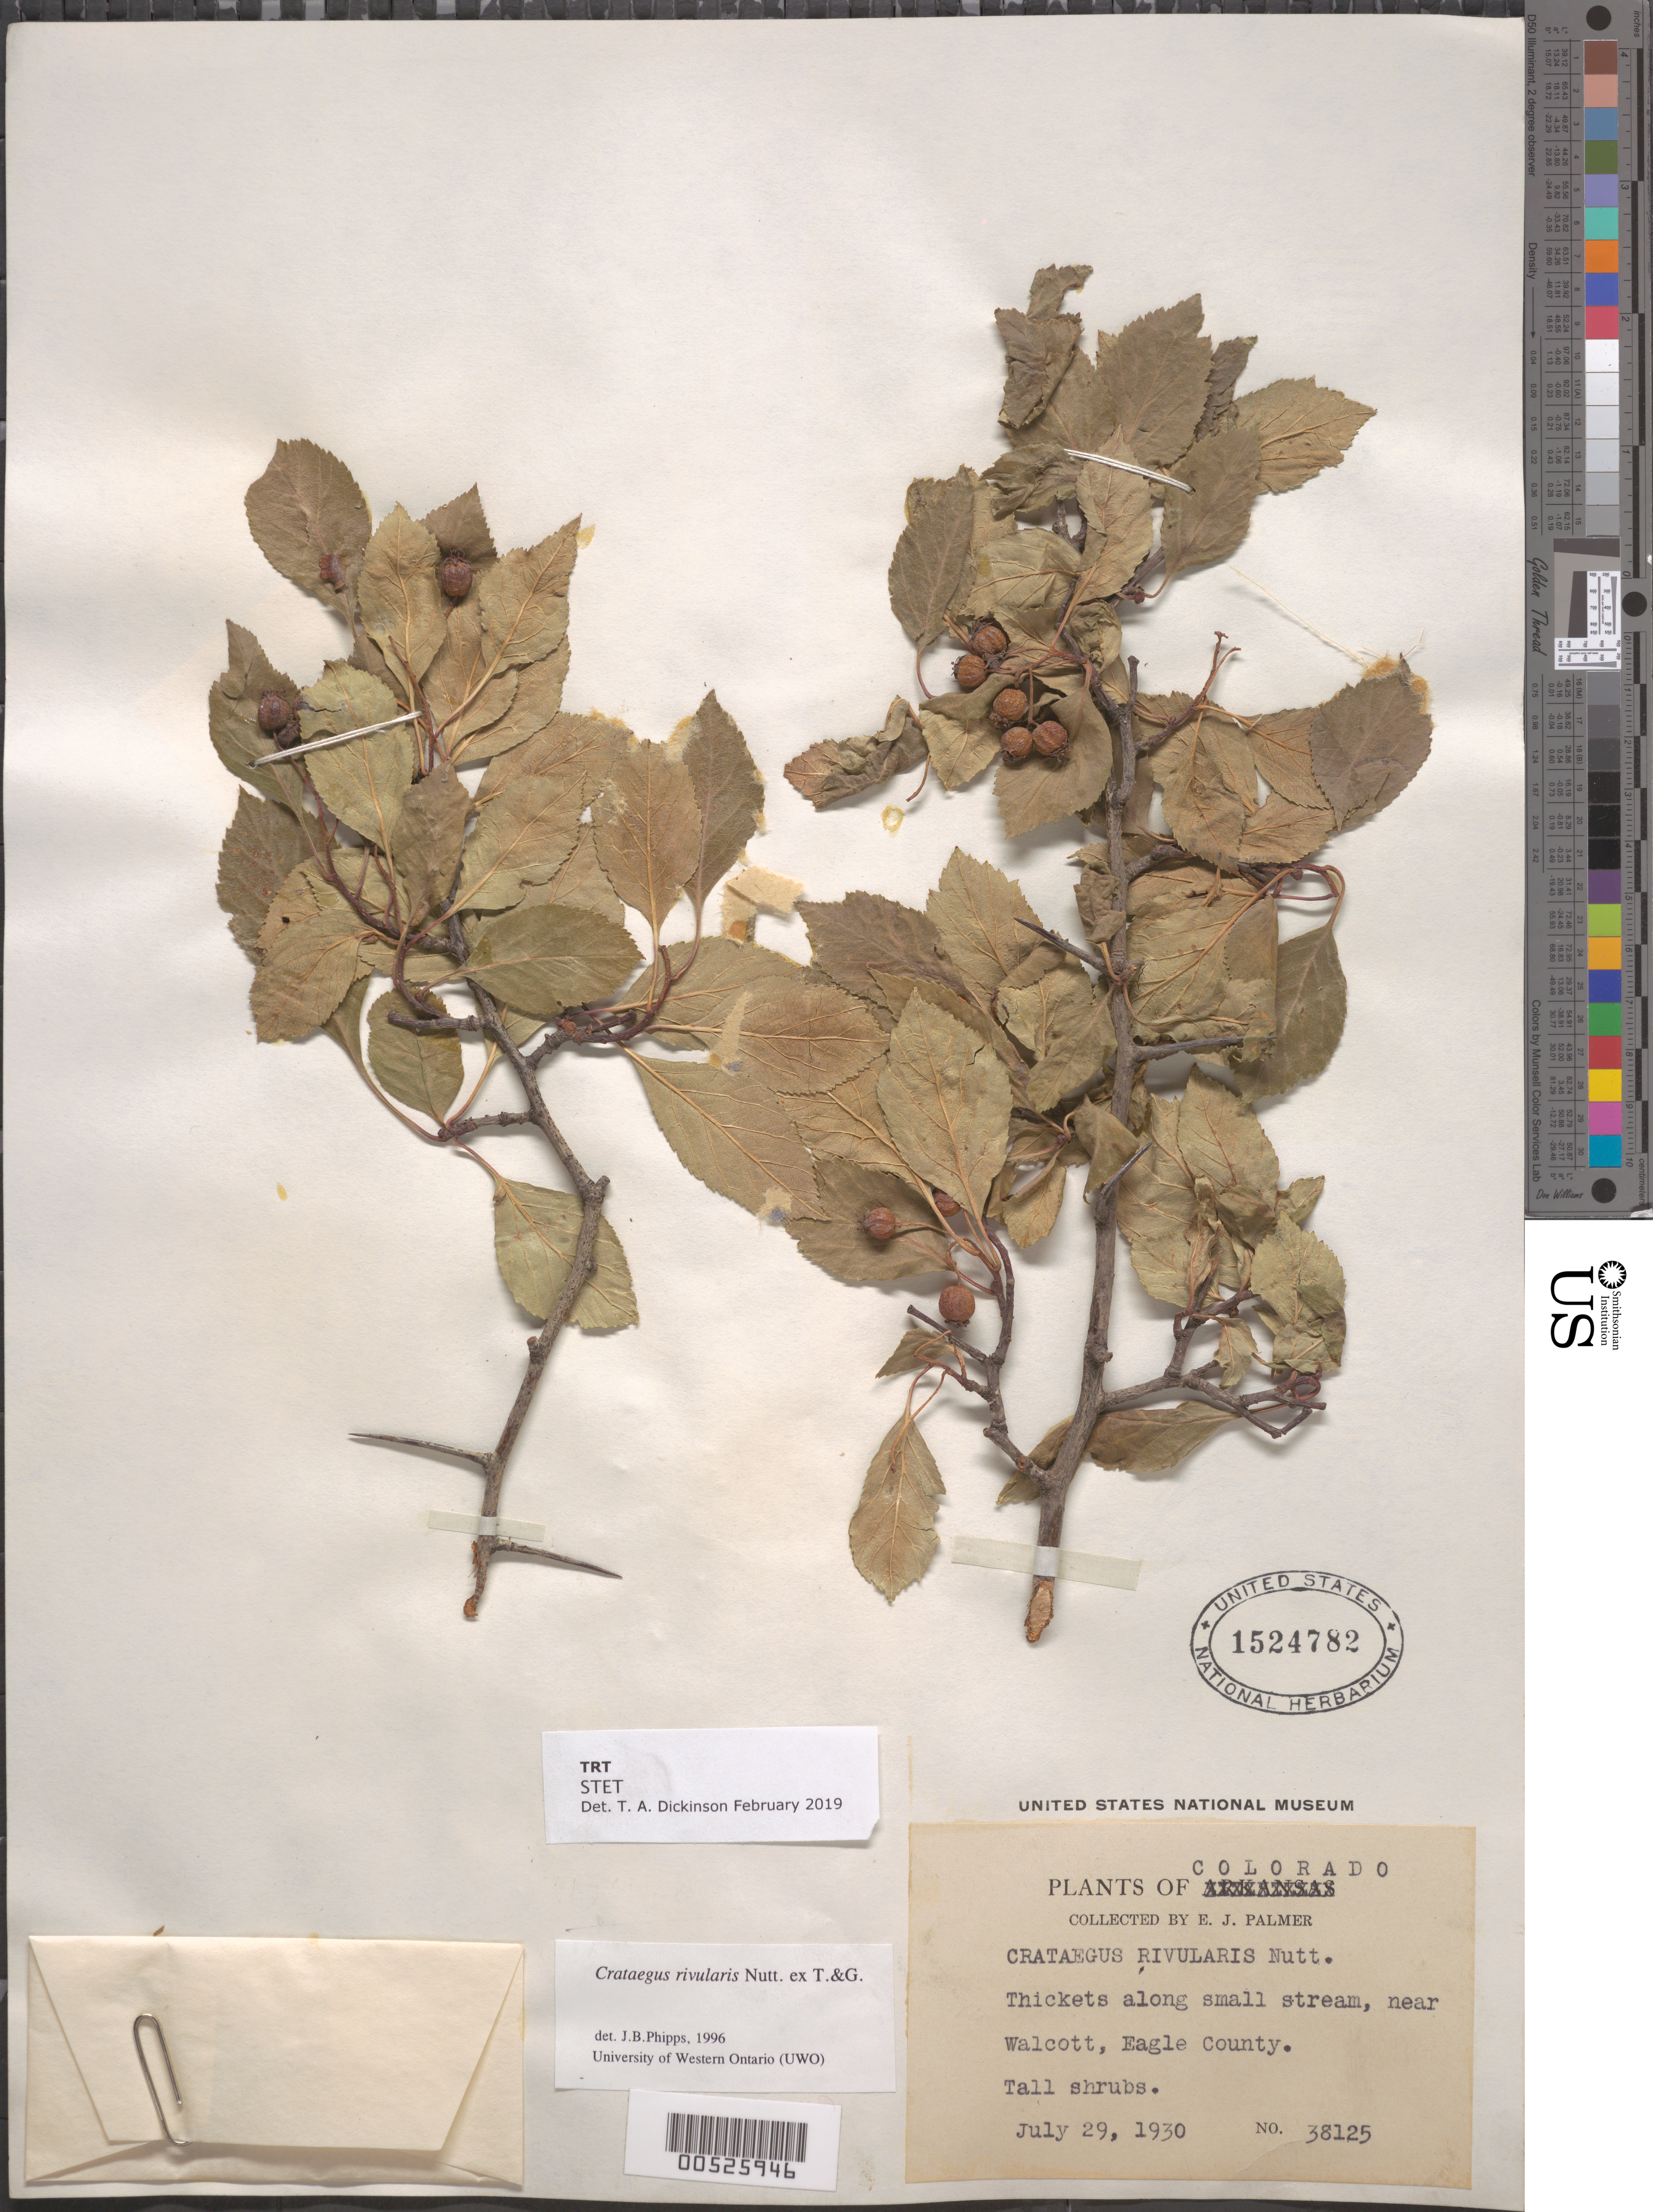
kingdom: Plantae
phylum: Tracheophyta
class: Magnoliopsida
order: Rosales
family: Rosaceae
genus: Crataegus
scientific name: Crataegus rivularis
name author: Nutt.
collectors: E. J. Palmer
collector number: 38125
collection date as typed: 29 Jul 1930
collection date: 1930-07-29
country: United States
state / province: Colorado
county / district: Eagle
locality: Near Walcott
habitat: Thickets along small stream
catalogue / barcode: US 1524782